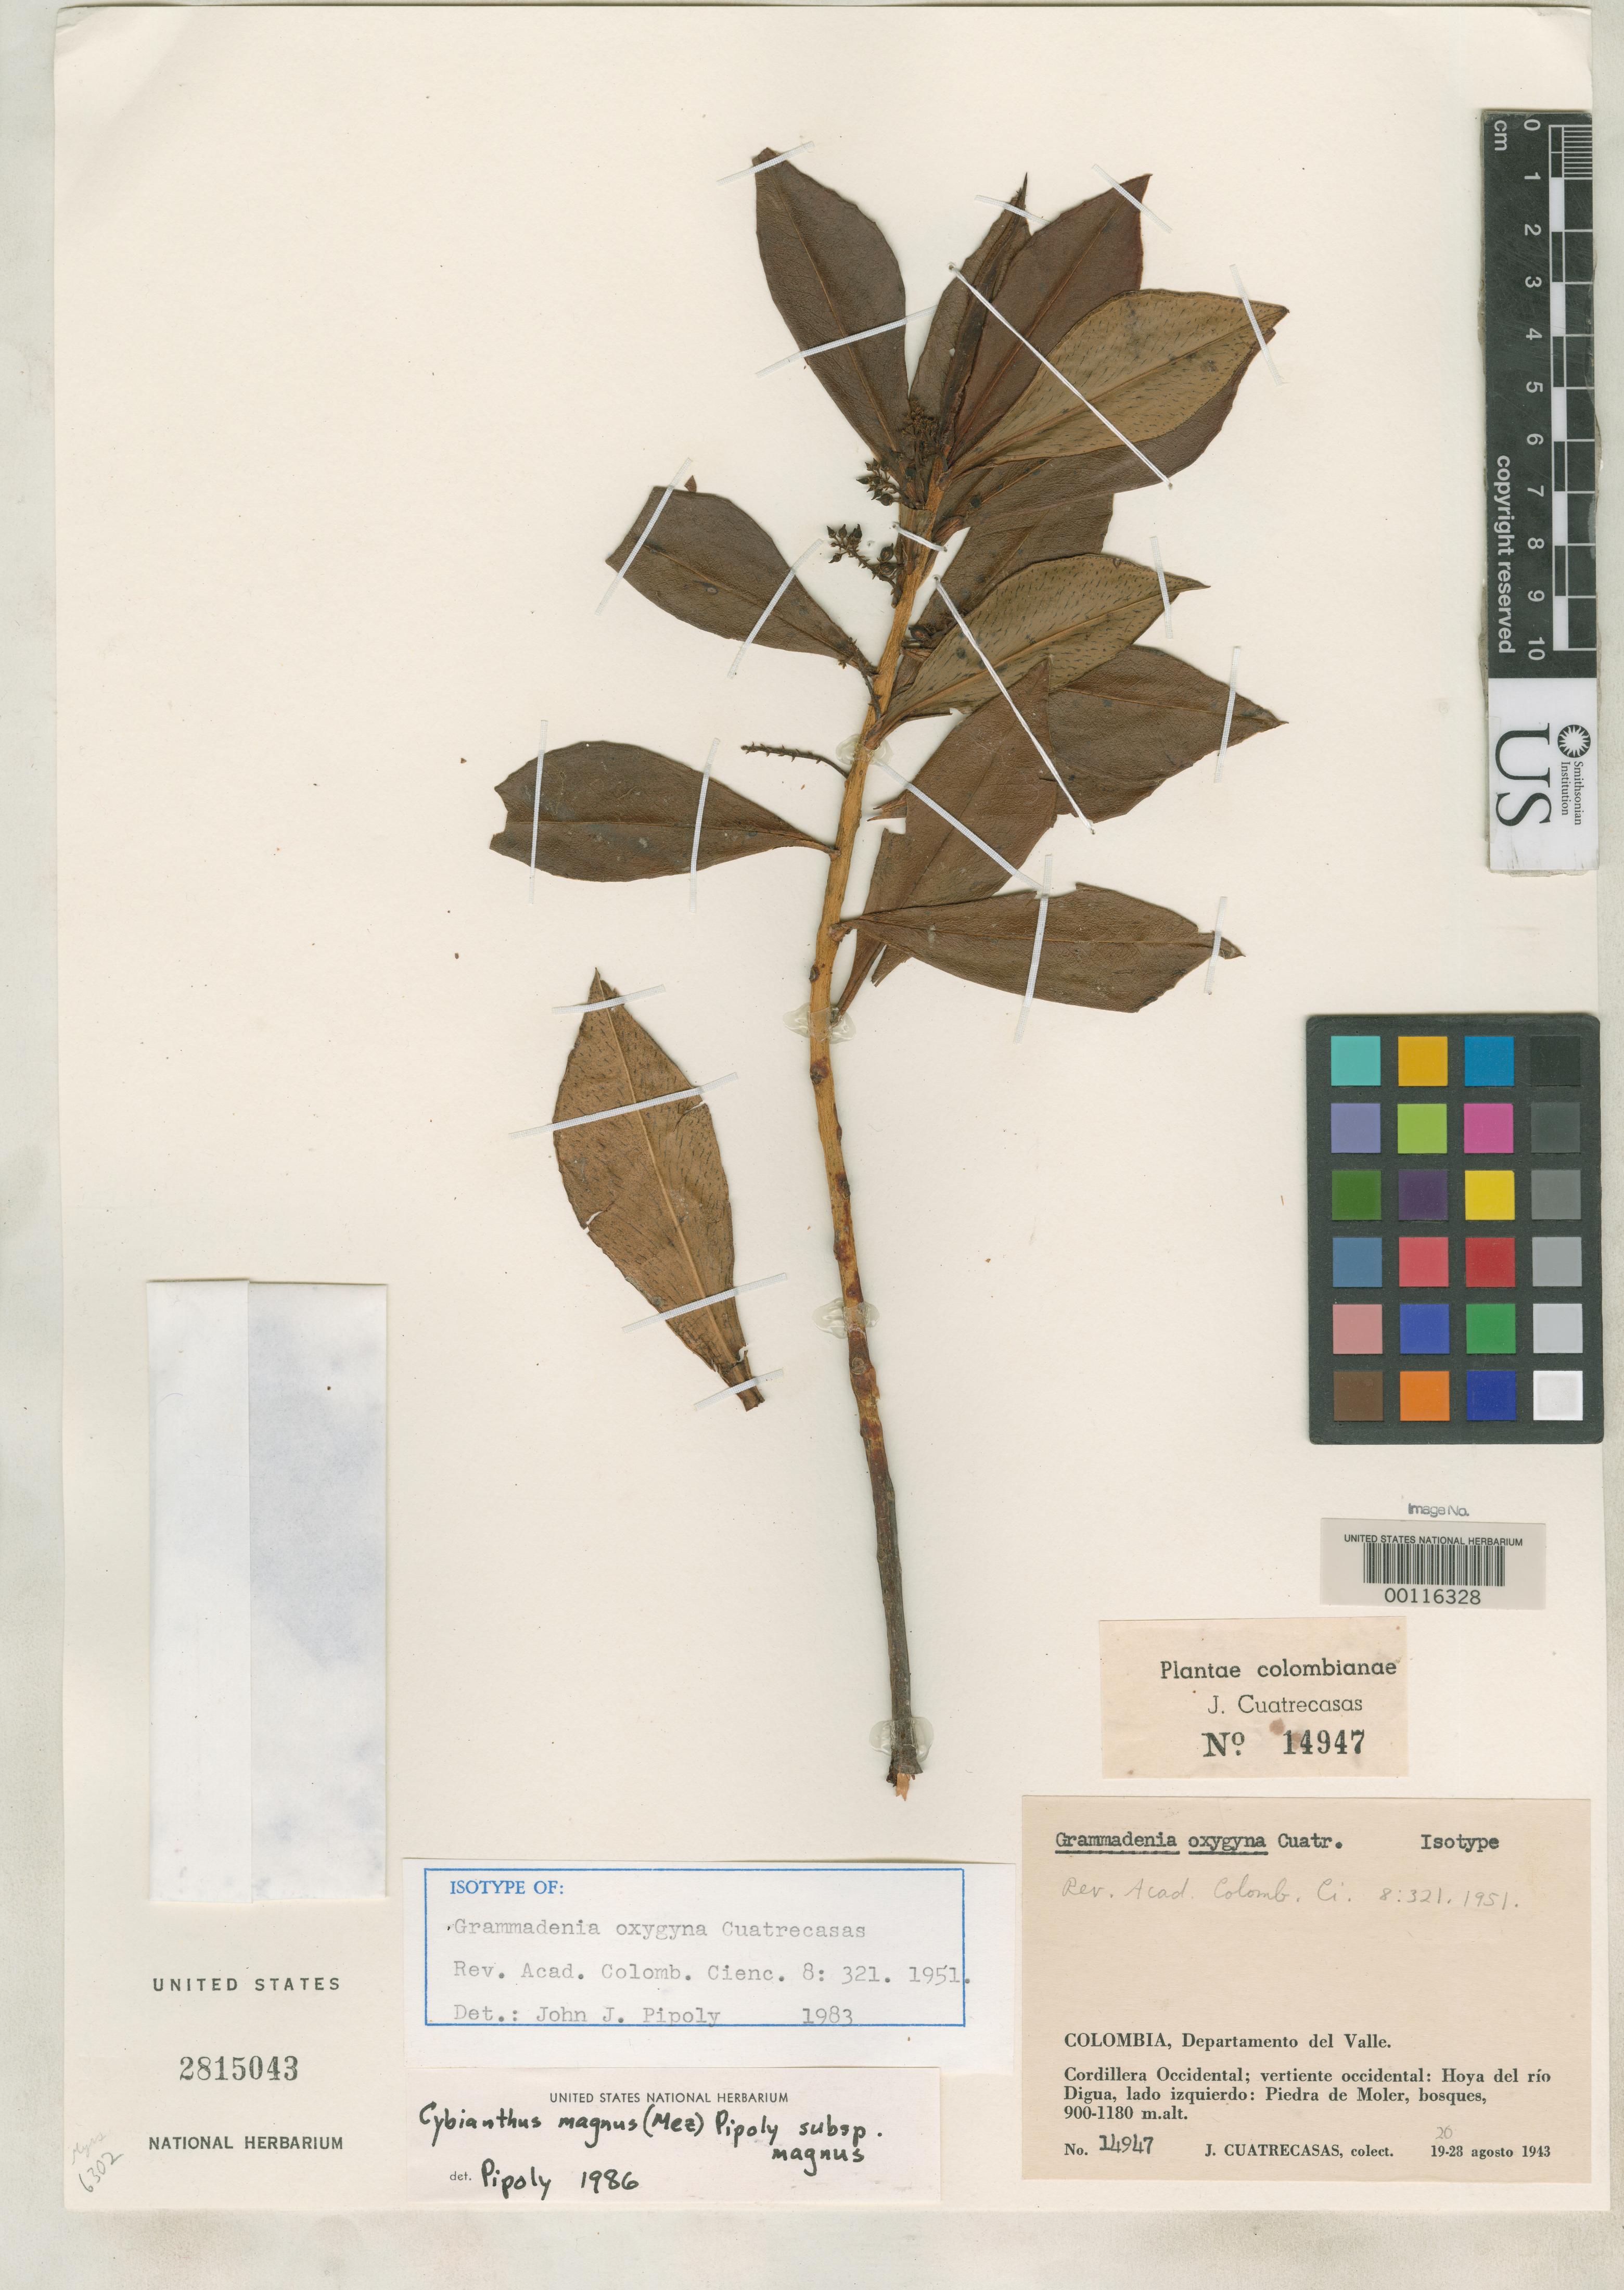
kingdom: Plantae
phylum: Tracheophyta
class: Magnoliopsida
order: Ericales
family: Primulaceae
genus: Grammadenia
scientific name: Grammadenia oxygyna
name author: Cuatrec.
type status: Isolectotype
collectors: J. Cuatrecasas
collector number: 14947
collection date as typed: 20 Aug 1943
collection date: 1943-08-20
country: Colombia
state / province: Valle del Cauca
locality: Cordillera Occidental, Vertiente Occidental, Hoya del Rio Digua, Lado Izquierdo, Piedra de Moler.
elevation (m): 900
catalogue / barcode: US 2815043